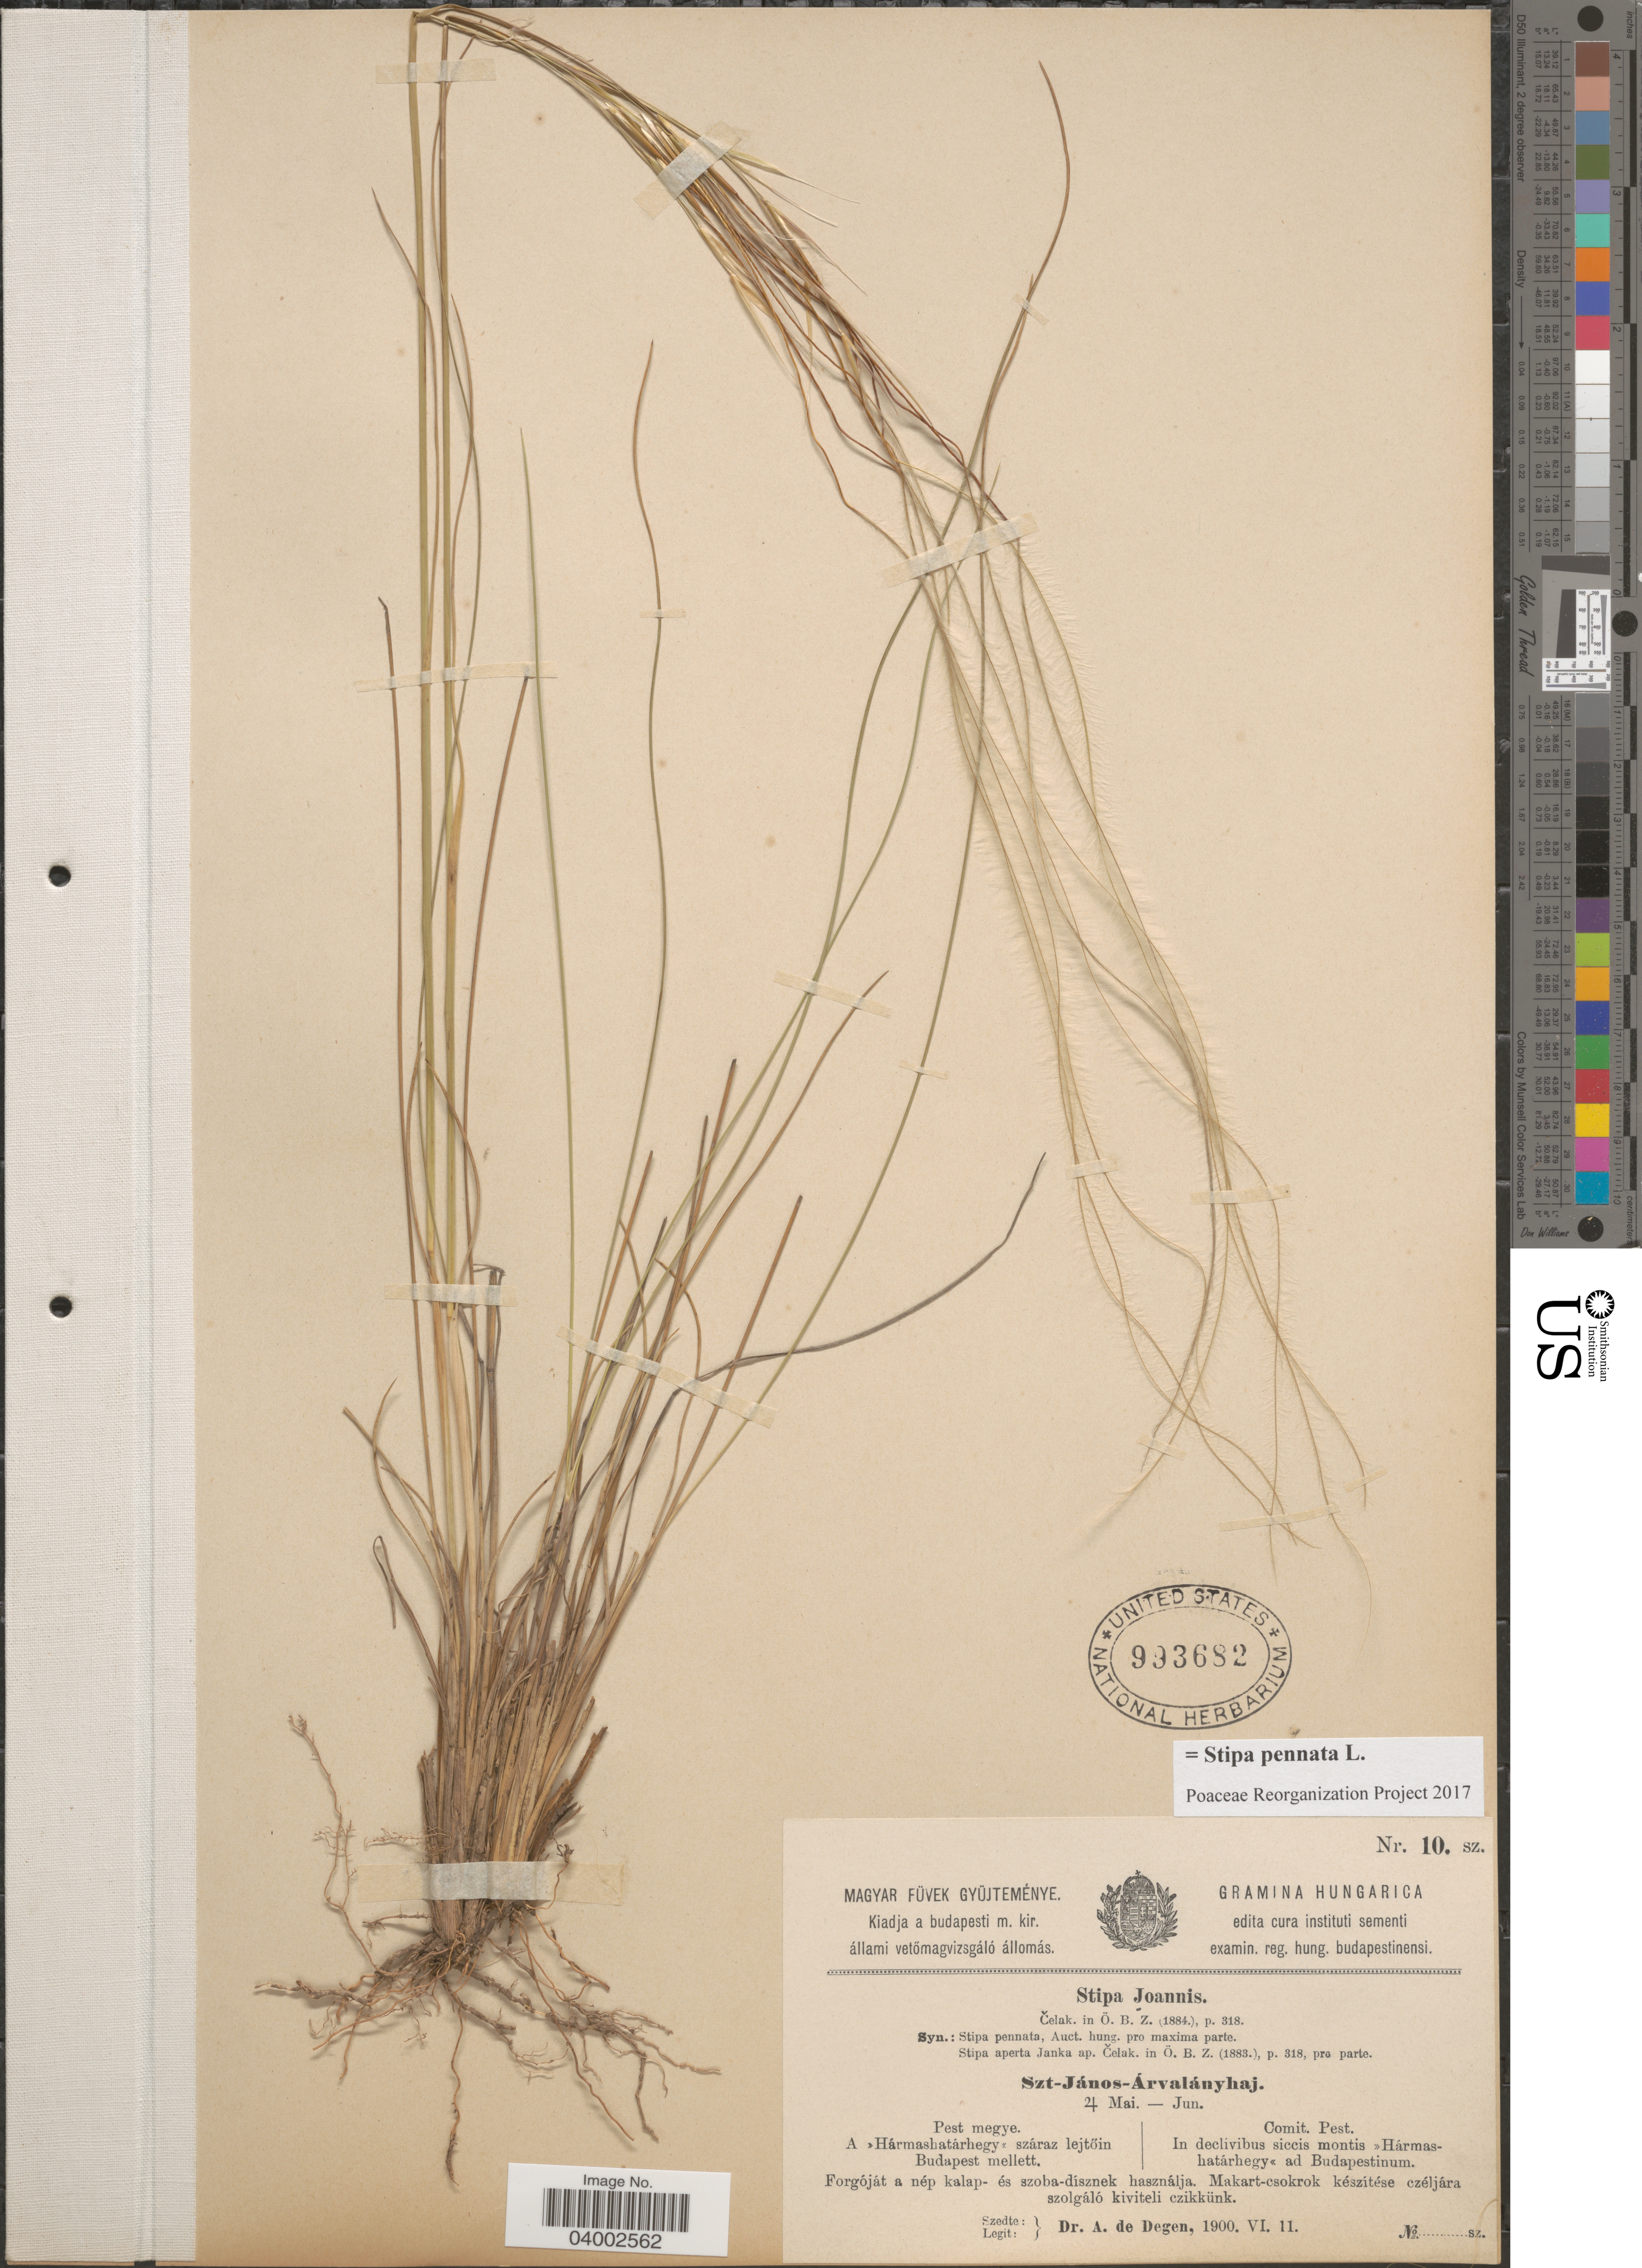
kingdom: Plantae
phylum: Tracheophyta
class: Liliopsida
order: Poales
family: Poaceae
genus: Stipa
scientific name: Stipa pennata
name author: L.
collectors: A. Degen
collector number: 10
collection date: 1900-06-11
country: Hungary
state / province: Pest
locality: Comit. Pest. In declivibus siccis montis >Hármashatárhegy< ad Budapestinum.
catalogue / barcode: US 993682